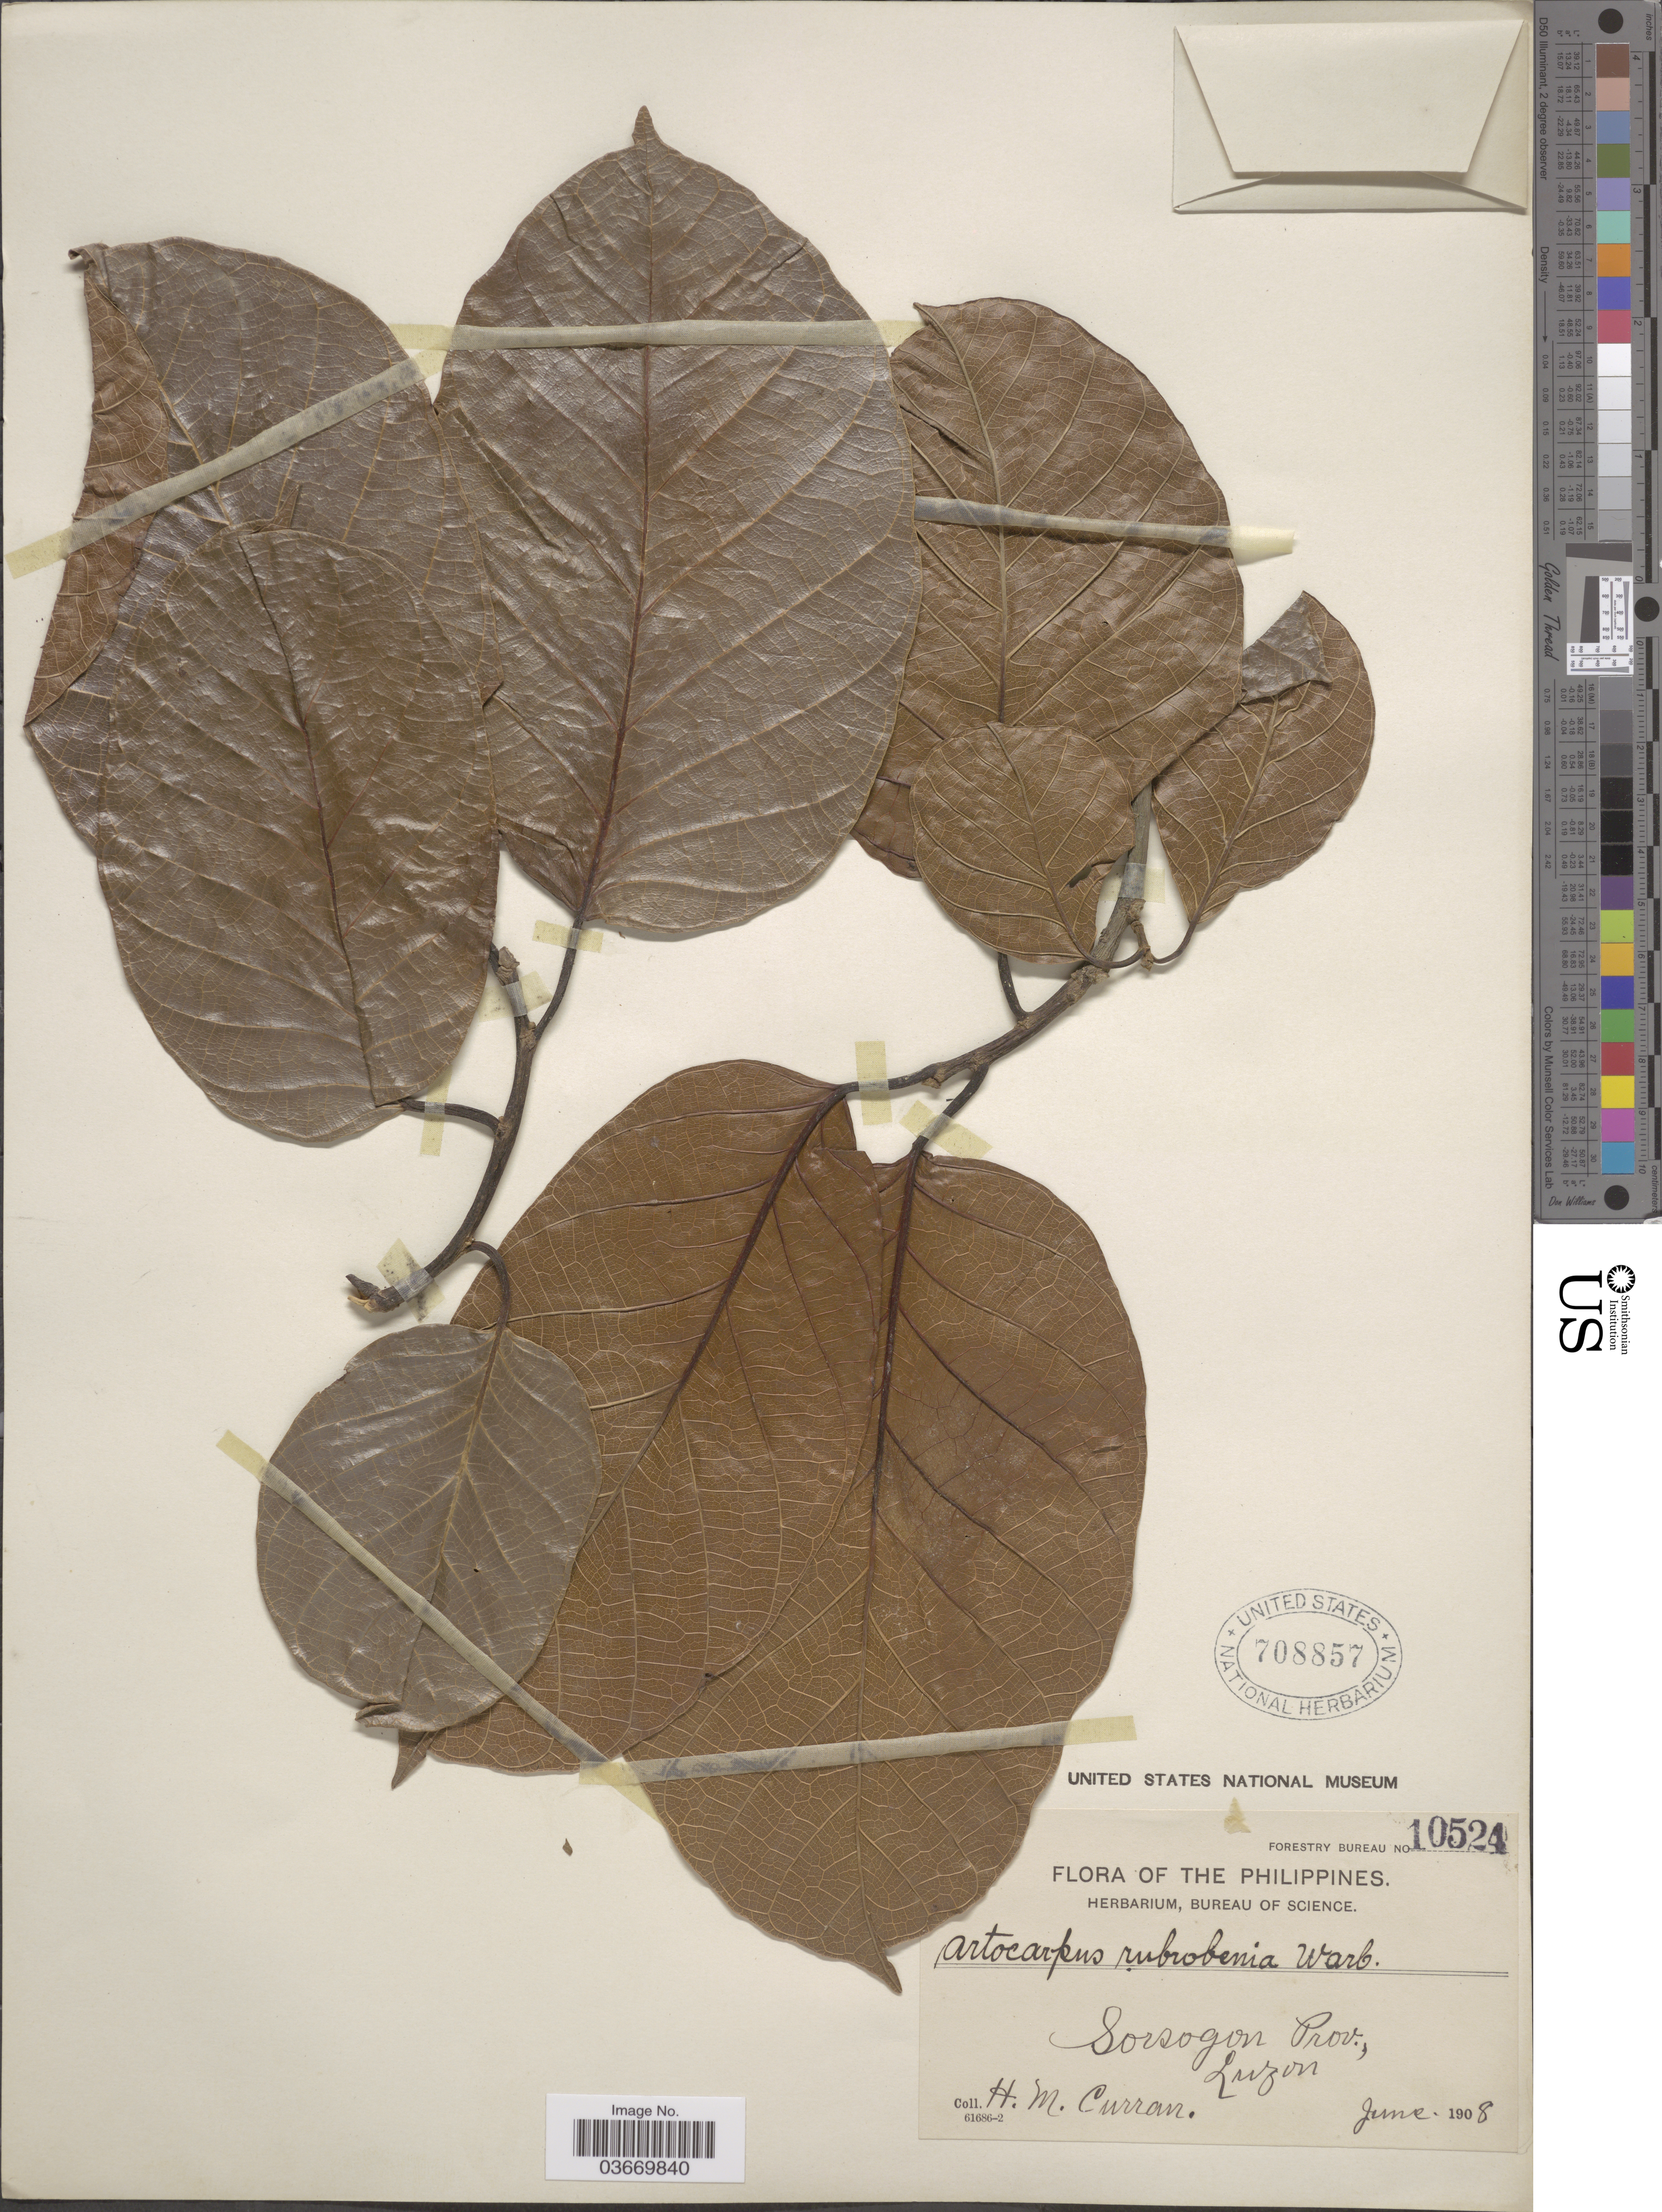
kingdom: Plantae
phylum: Tracheophyta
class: Magnoliopsida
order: Rosales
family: Moraceae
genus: Artocarpus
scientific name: Artocarpus rubrovenius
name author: Warb.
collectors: H. M. Curran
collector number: Forestry Bureau 10524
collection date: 1908-06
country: Philippines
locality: Sorsogon Prov., Luzon.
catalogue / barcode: US 708857